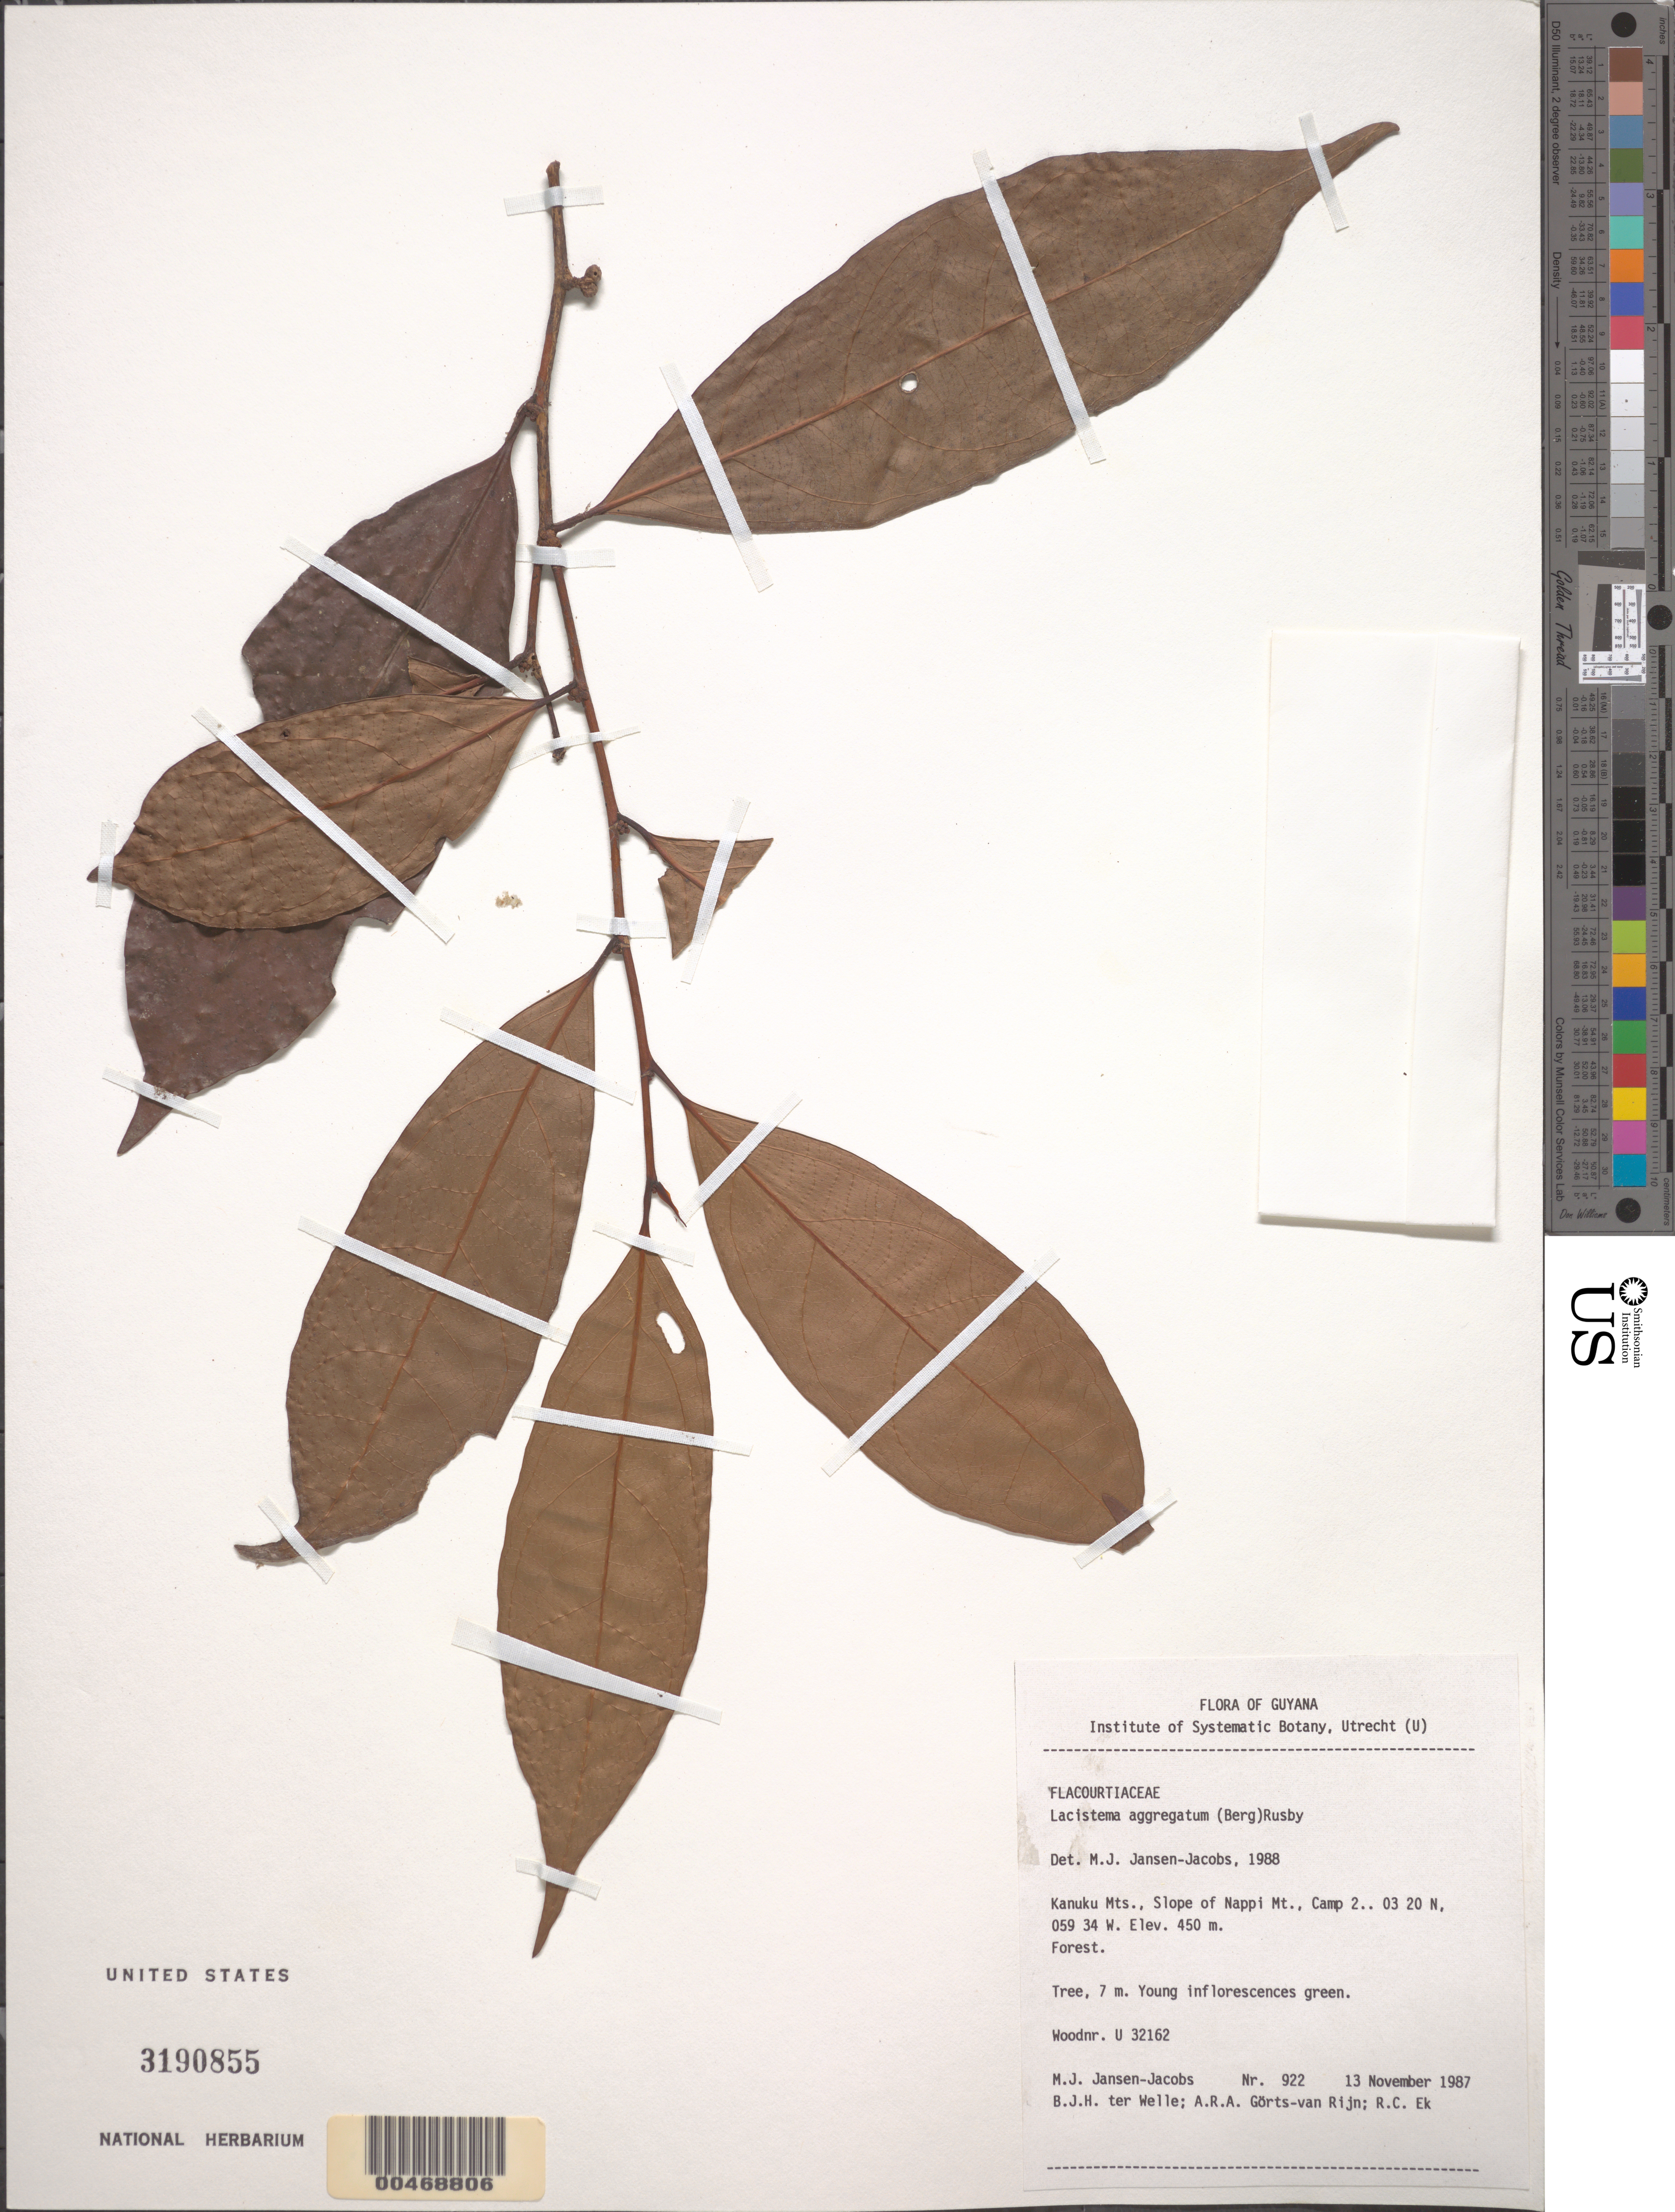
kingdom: Plantae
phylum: Tracheophyta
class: Magnoliopsida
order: Malpighiales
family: Lacistemataceae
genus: Lacistema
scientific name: Lacistema aggregatum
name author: (P.J. Bergius) Rusby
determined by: Jansen-Jacobs, M. J., (U), Nationaal Herbarium Nederland, Utrecht University branch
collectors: M. J. Jansen-Jacobs, B. Welle, A. .R. A. Görts-van Rijn & R. C. Ek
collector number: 922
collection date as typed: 13-Nov-87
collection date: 1987-11-13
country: Guyana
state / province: U. Takutu-U. Essequibo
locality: Kanuku Mts., Nappi Mt., camp 2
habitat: Forest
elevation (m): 450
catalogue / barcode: US 3190855